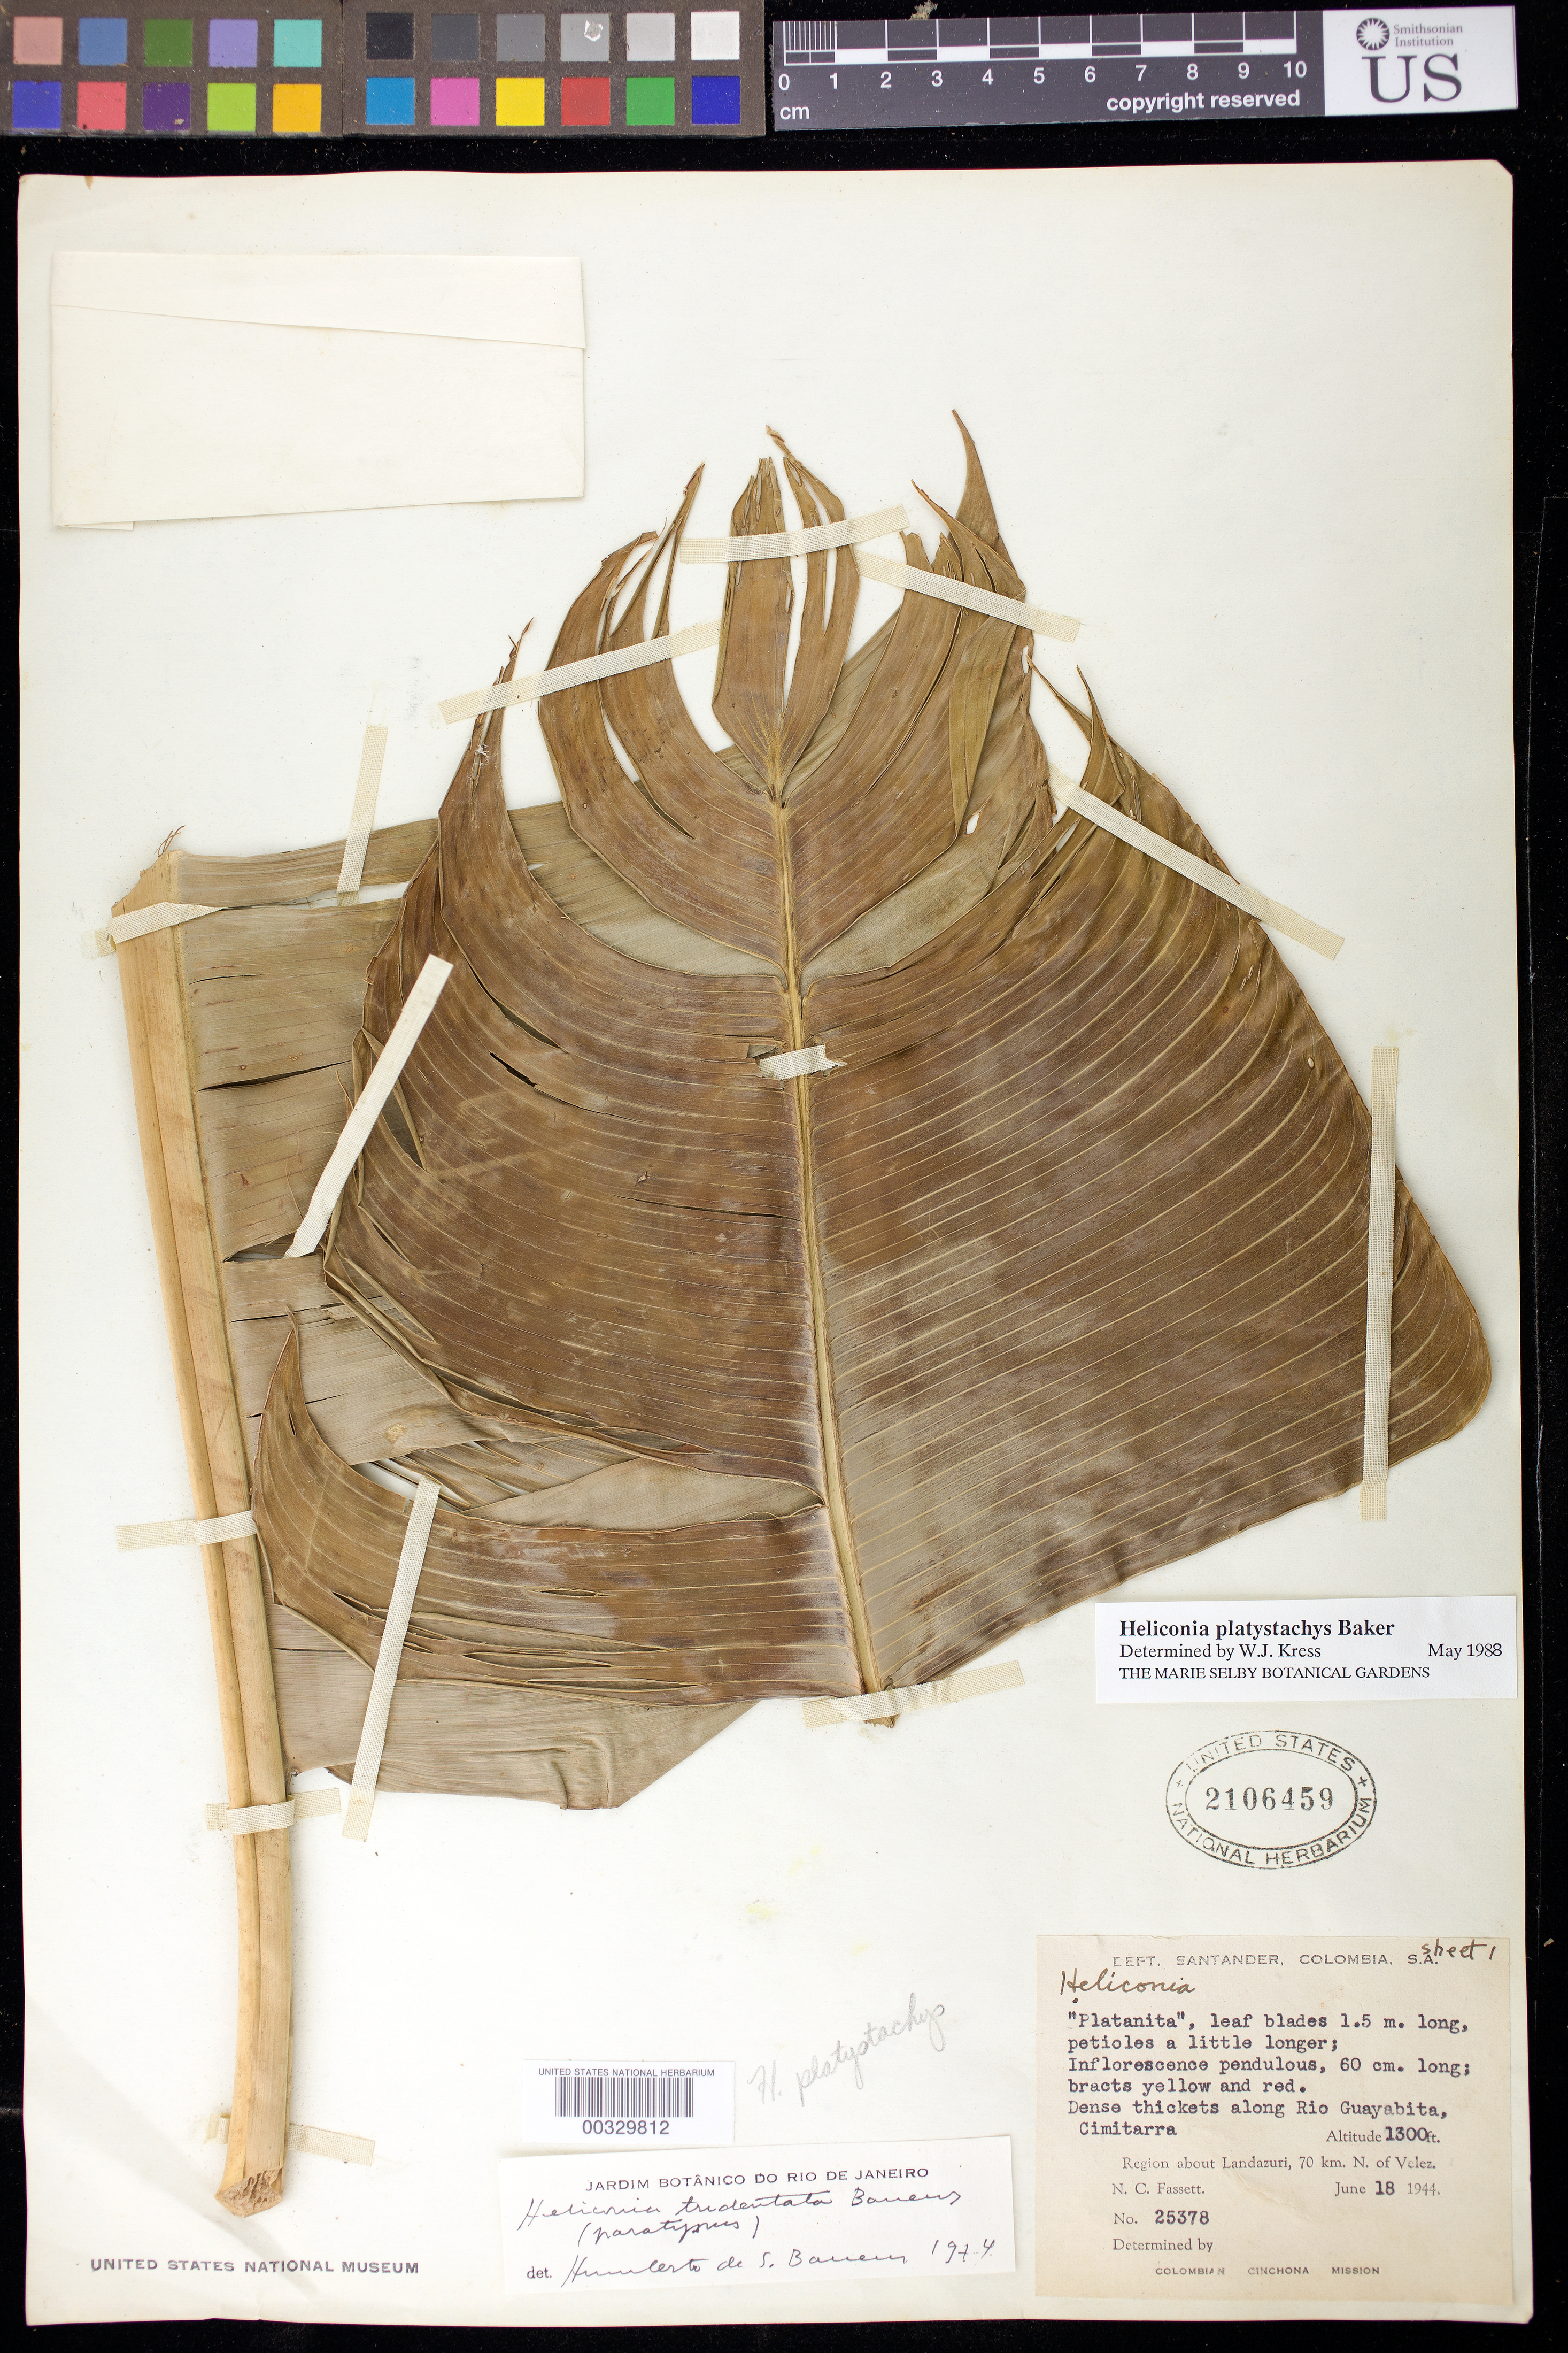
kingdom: Plantae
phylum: Tracheophyta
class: Liliopsida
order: Zingiberales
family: Heliconiaceae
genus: Heliconia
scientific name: Heliconia platystachys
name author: Baker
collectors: N. C. Fassett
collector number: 25378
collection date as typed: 18 Jun 1944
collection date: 1944-06-18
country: Colombia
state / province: Santander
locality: Along Rio Guayabita, Cimitarra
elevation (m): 396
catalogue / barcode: US 2106459